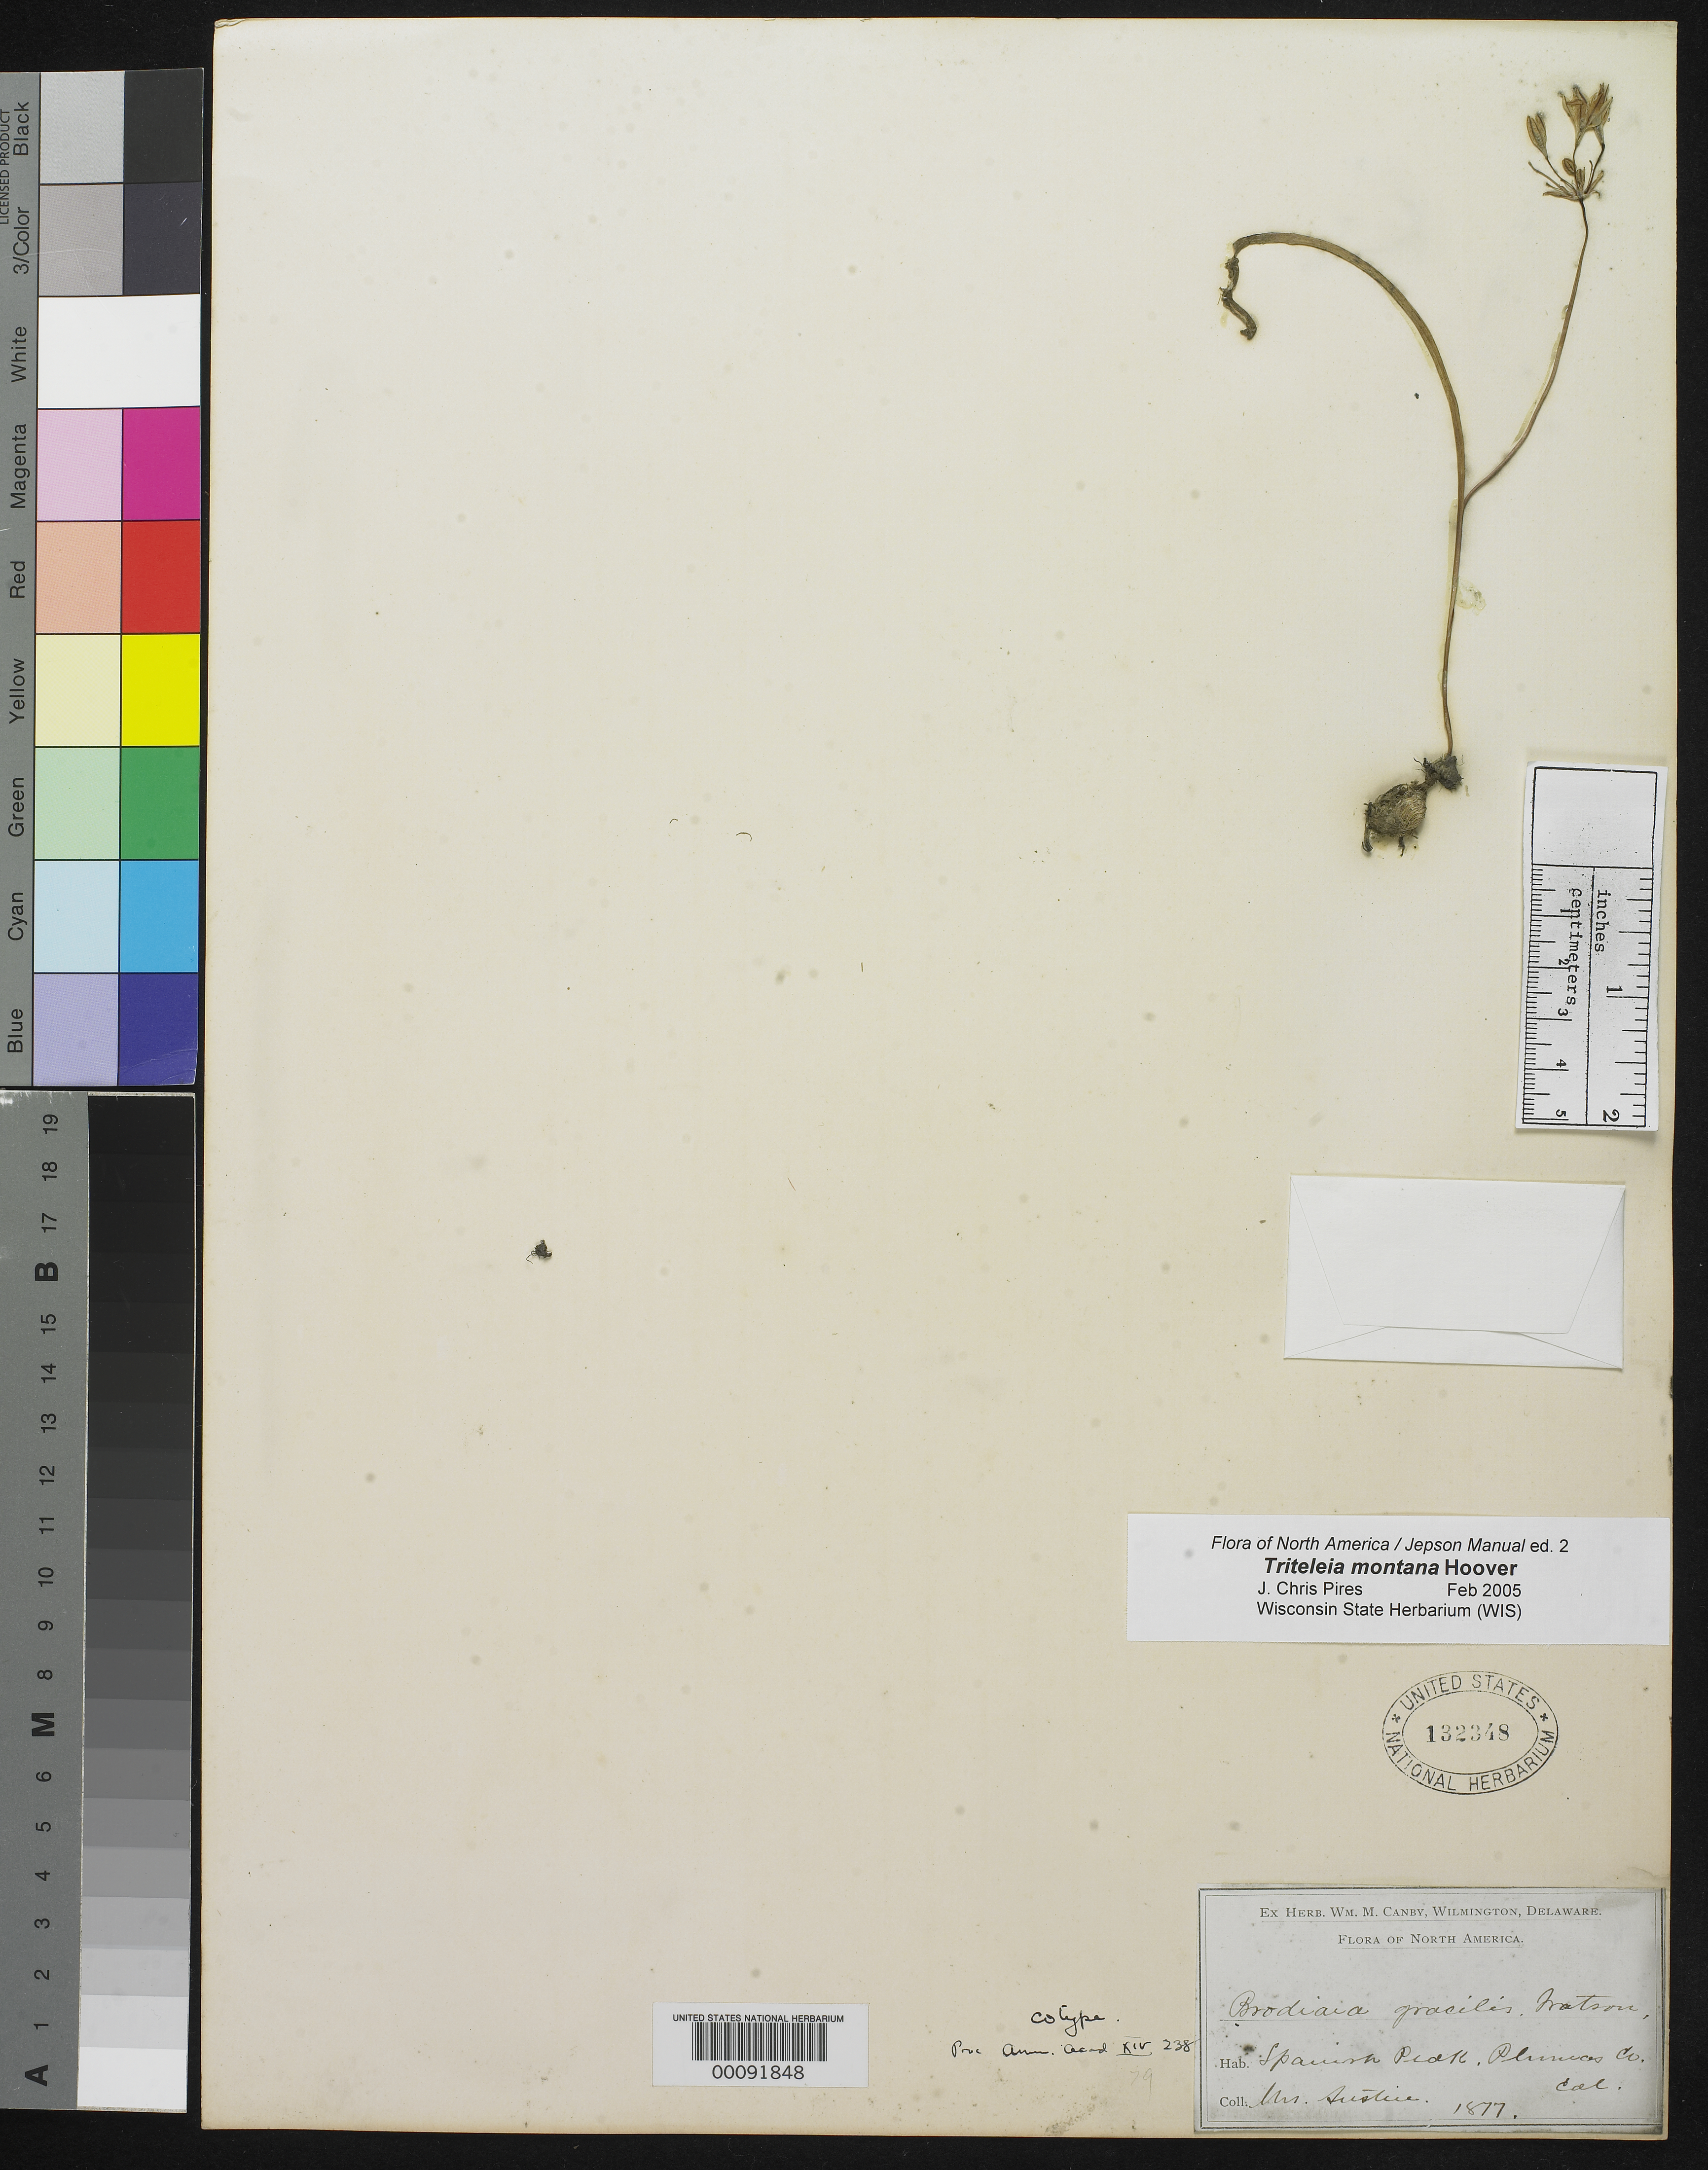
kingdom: Plantae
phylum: Tracheophyta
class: Liliopsida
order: Asparagales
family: Asparagaceae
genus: Brodiaea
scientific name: Brodiaea gracilis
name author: S. Watson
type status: Type Collection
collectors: R. Austin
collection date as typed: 1877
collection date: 1877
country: United States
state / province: California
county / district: Plumas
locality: Spanish Peak.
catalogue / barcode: US 132348